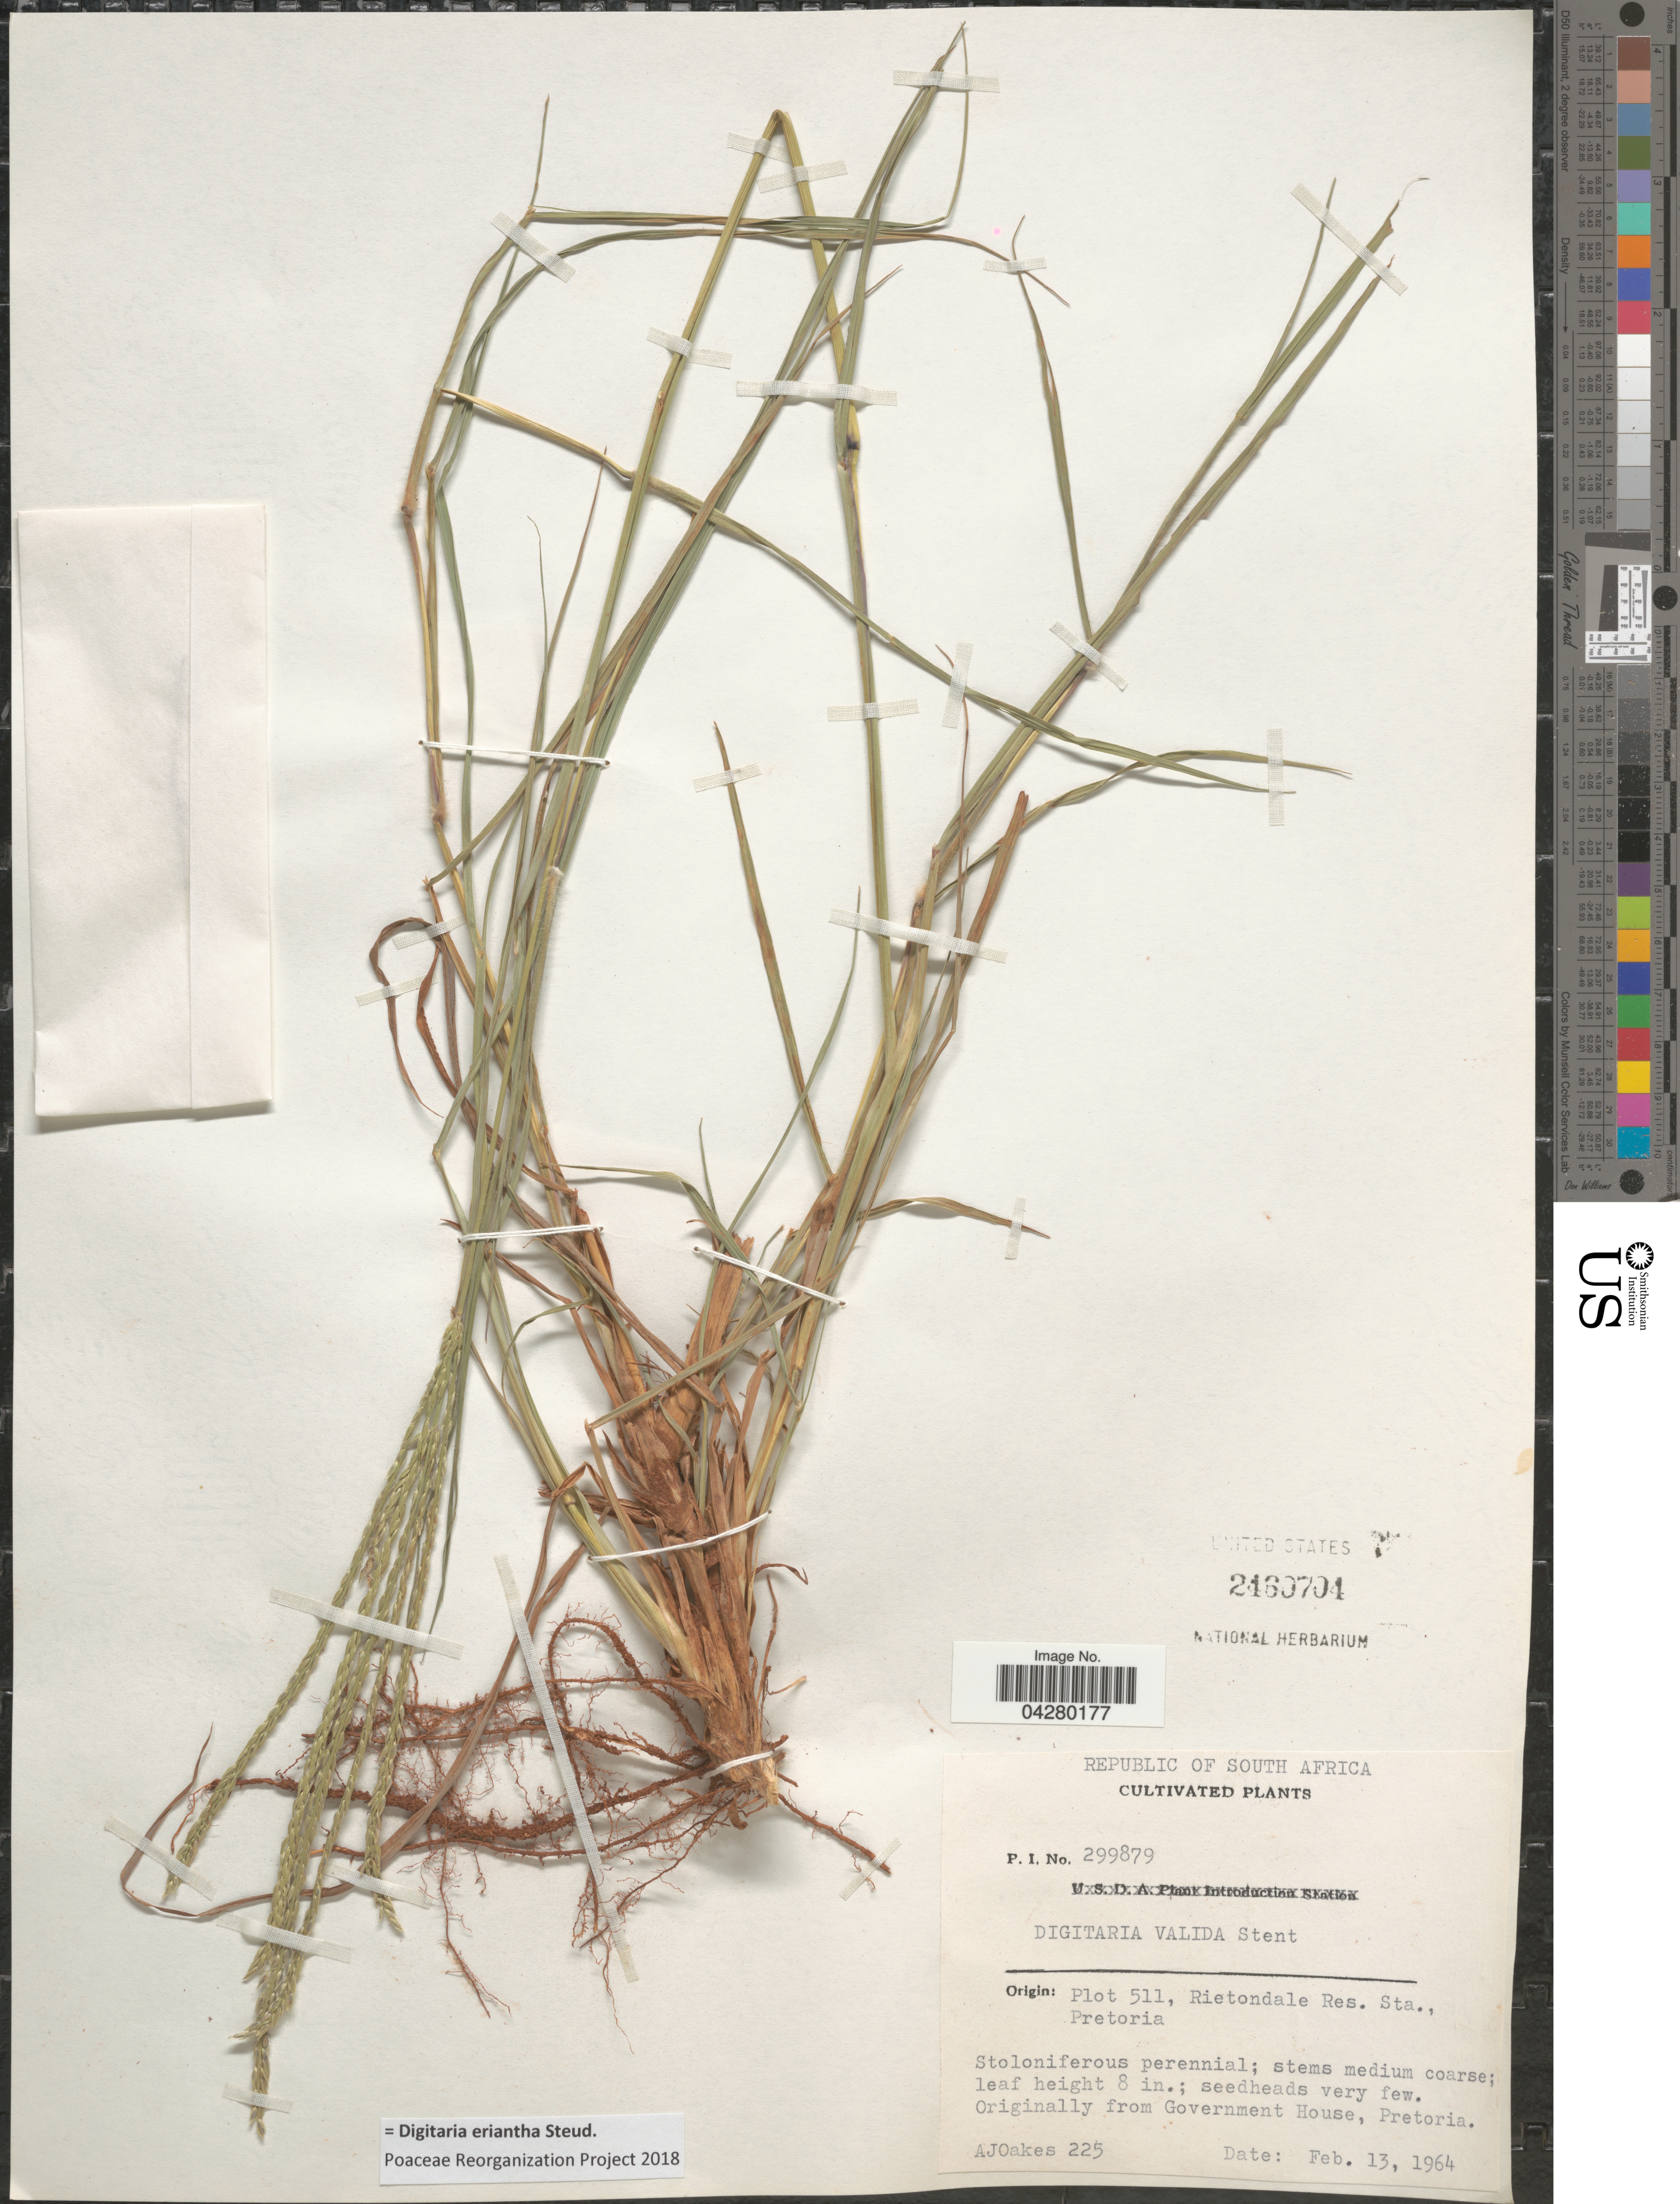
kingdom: Plantae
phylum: Tracheophyta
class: Liliopsida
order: Poales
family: Poaceae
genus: Digitaria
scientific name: Digitaria eriantha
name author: Steud.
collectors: A. Oakes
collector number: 225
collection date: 1964-02-13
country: South Africa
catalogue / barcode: US 2460704